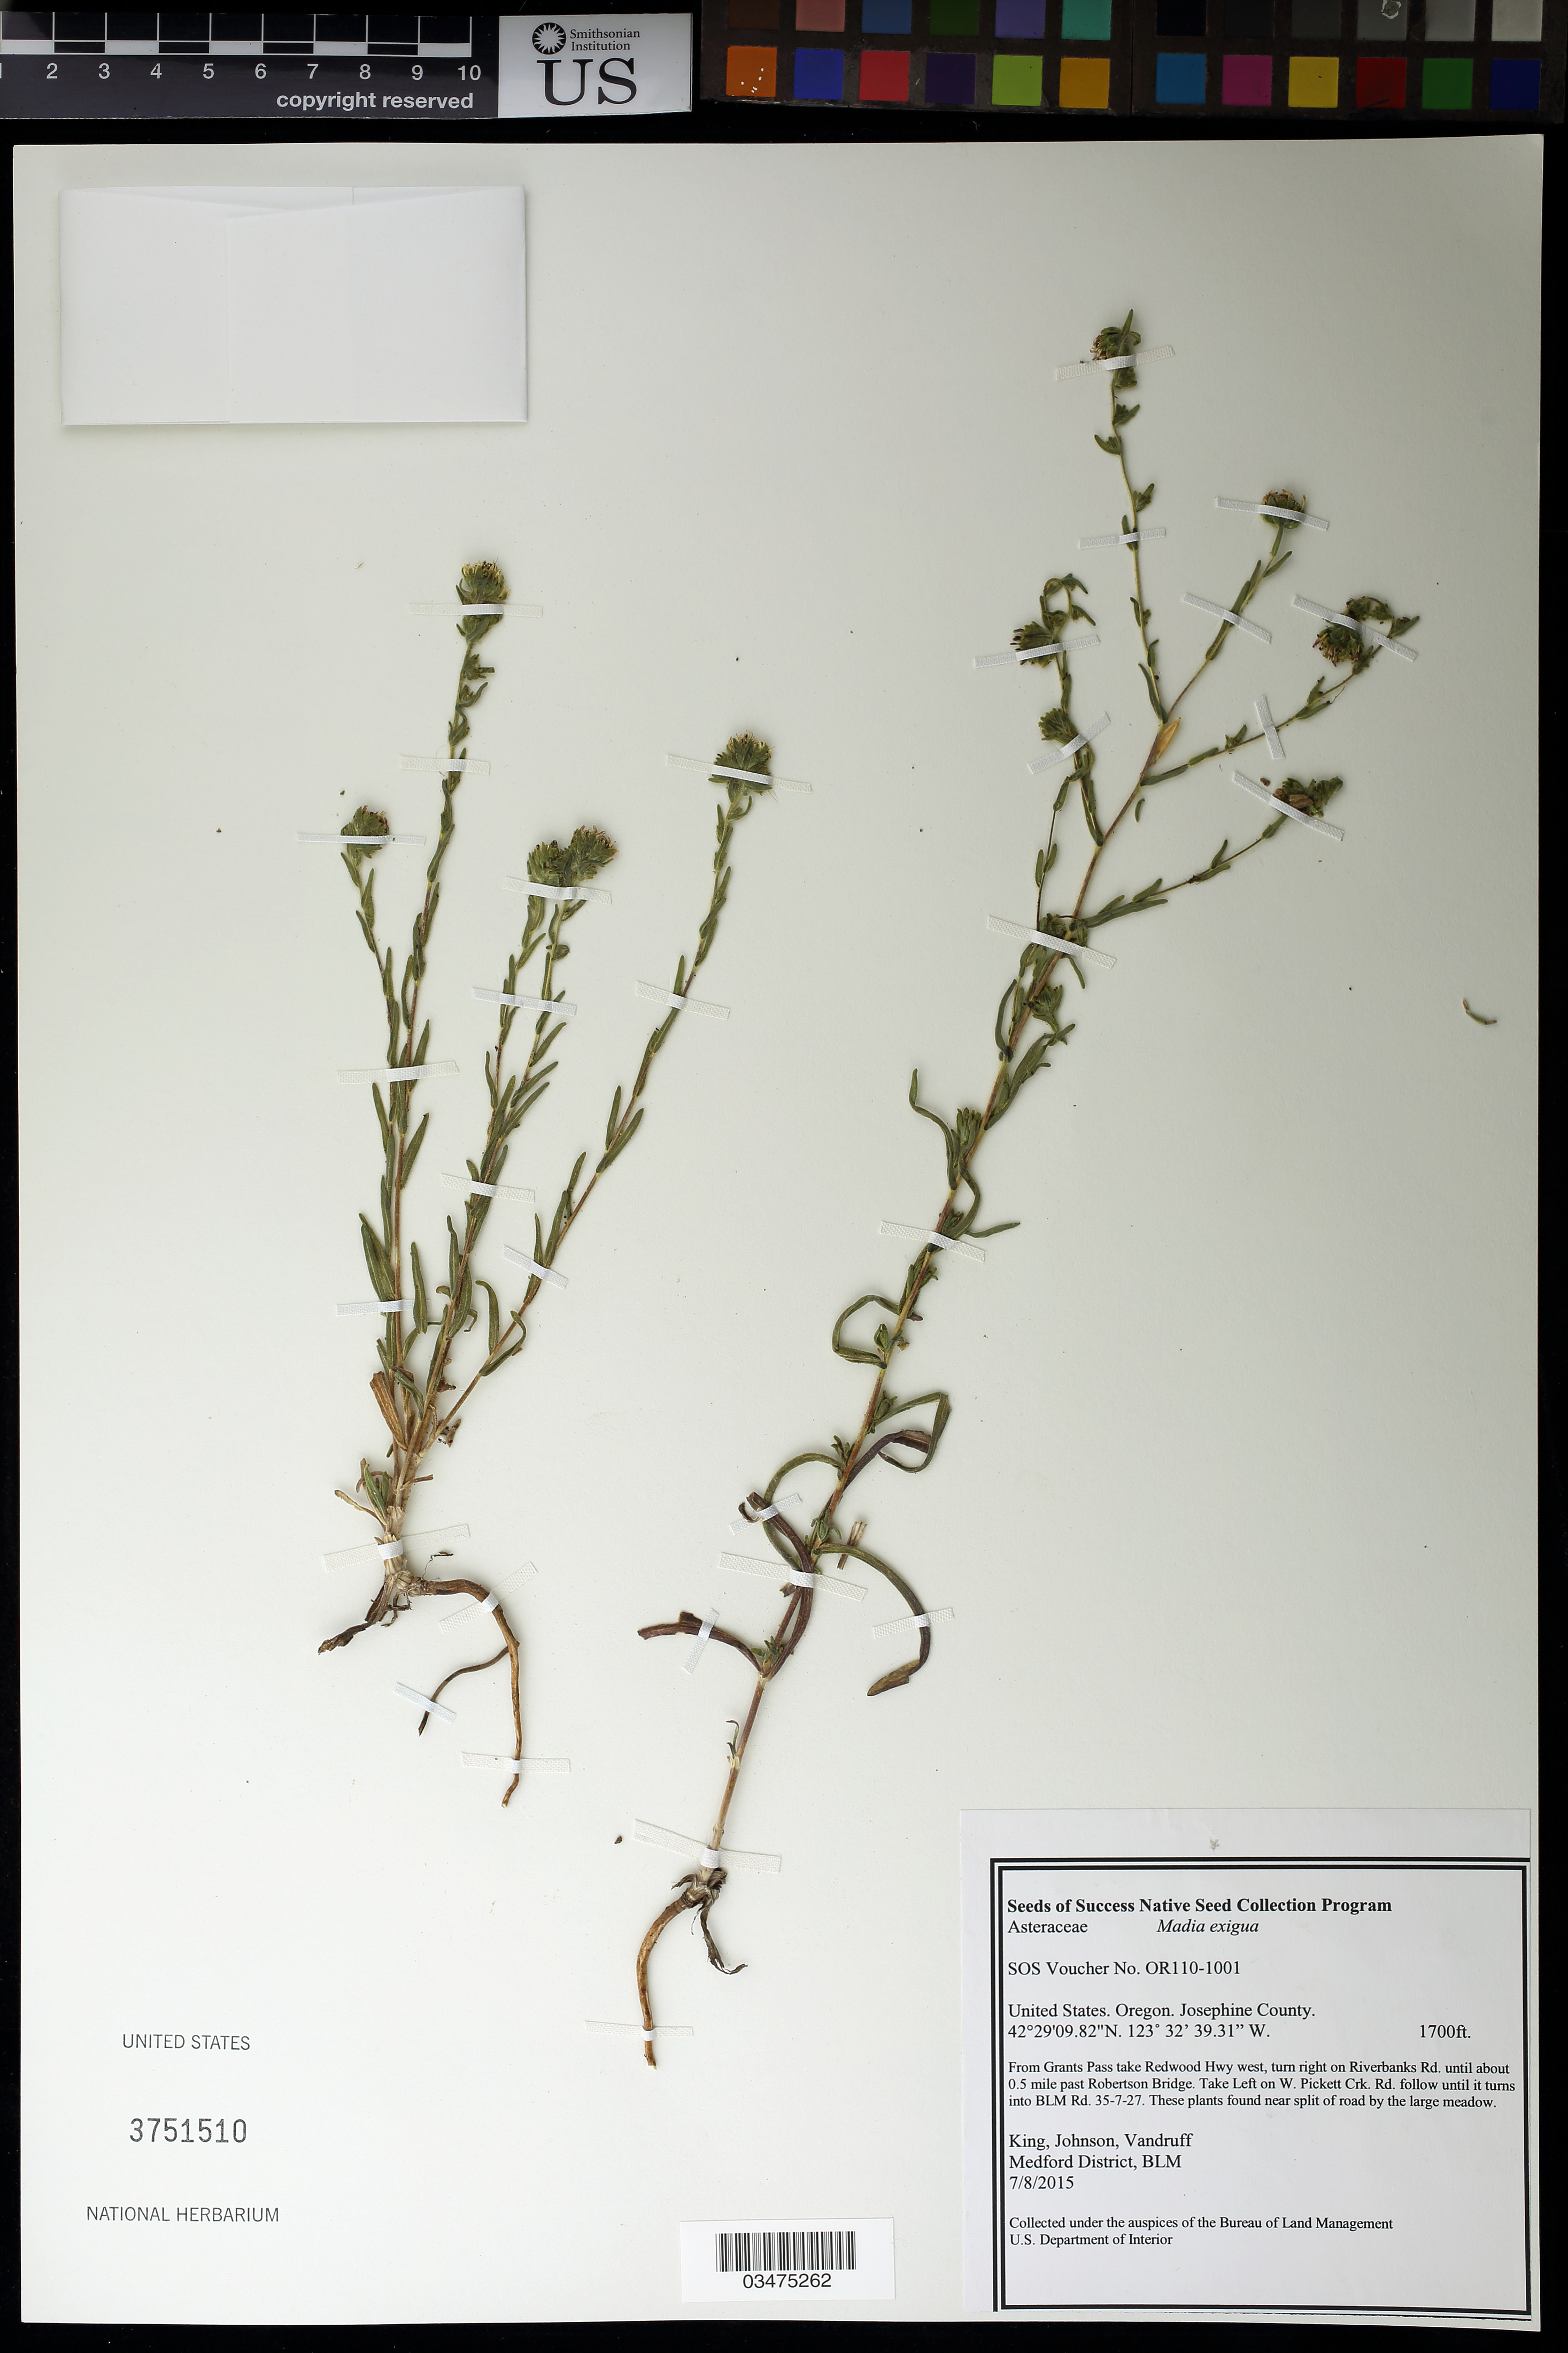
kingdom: Plantae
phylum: Tracheophyta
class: Magnoliopsida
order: Asterales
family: Asteraceae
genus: Madia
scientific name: Madia exigua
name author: (Sm.) A. Gray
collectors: King, --, -- Johnson & -. Vandruff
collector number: OR110-1001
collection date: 2015-07-08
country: United States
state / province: Oregon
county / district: Josephine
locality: By the large meadow, near split of W. Pickett Rd into BLM Rd 35-7-27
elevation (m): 518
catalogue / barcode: US 3751510